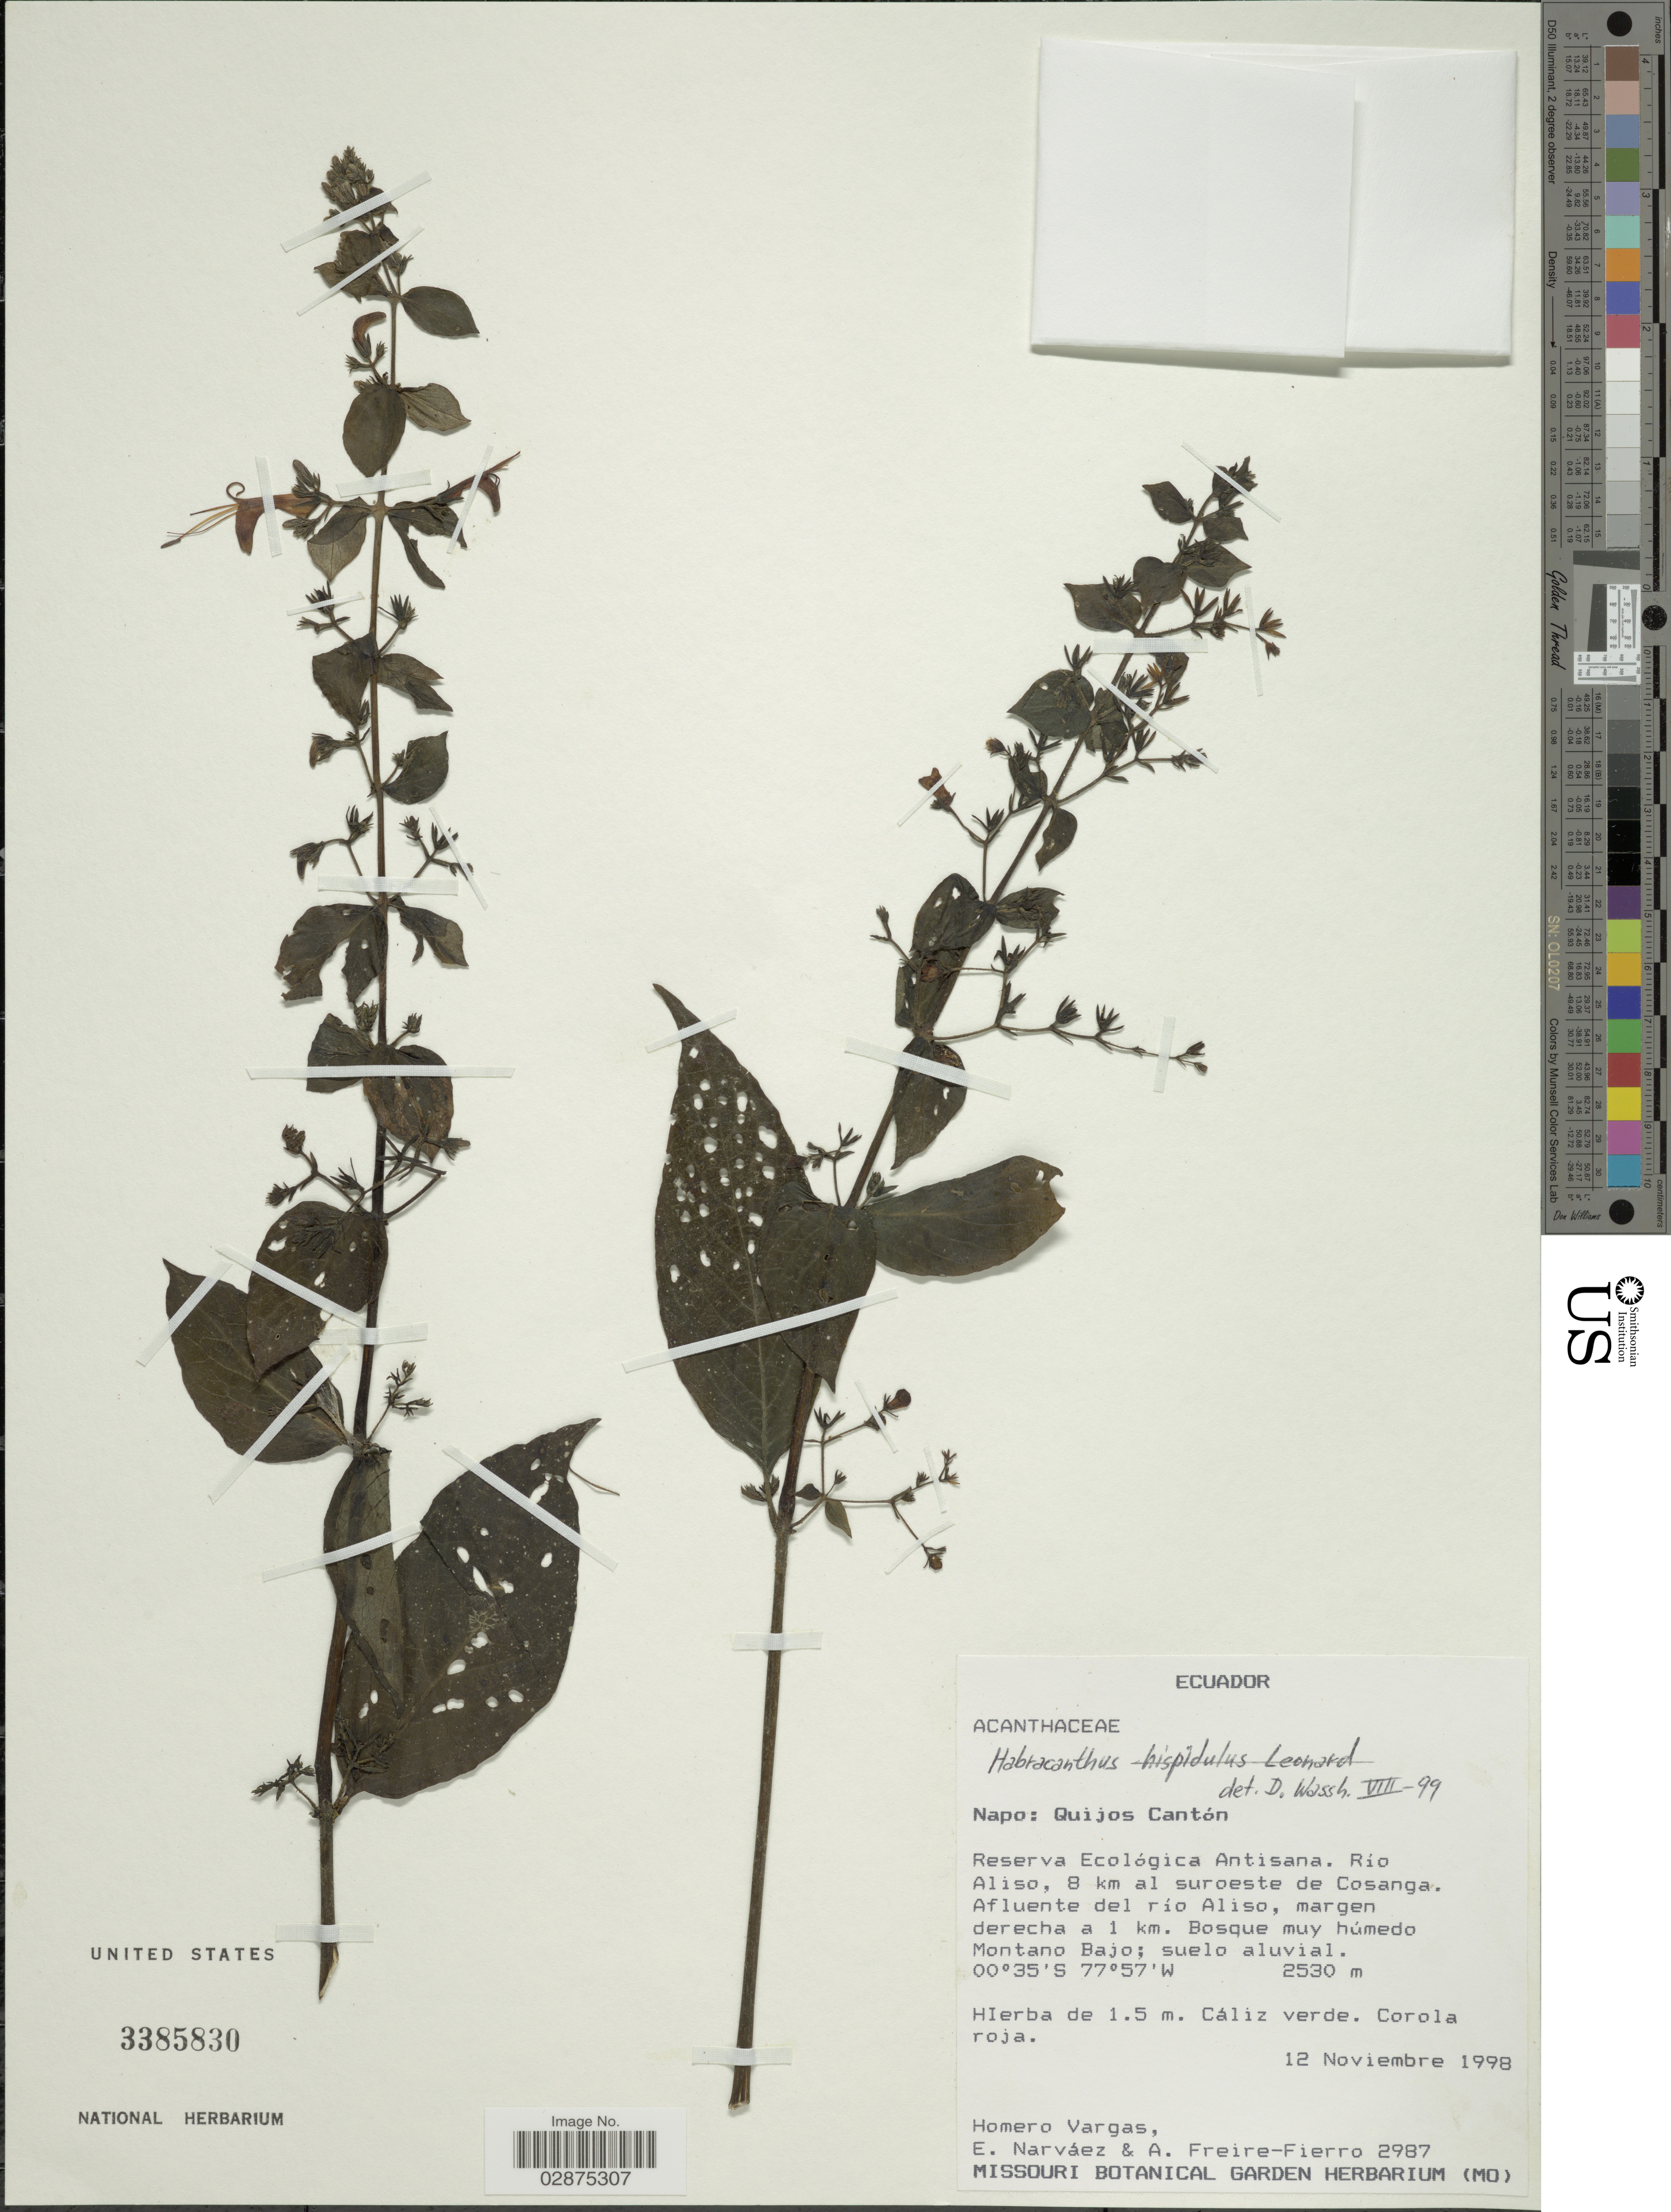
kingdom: Plantae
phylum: Tracheophyta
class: Magnoliopsida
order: Lamiales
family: Acanthaceae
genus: Stenostephanus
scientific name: Stenostephanus sp.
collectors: H. Vargas, E. Narváez & A. Freire-Fierro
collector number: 2987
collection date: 1998-11-12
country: Ecuador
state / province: Napo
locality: Quijos Cantón. Reserva Ecológica Antisana. Río Aliso, 8 km al suroeste de Cosanga. Afluente del río Aliso, margen derecha a 1 km. Bosque muy húmedo Montano Bajo.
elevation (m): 2530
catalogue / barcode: US 3385830